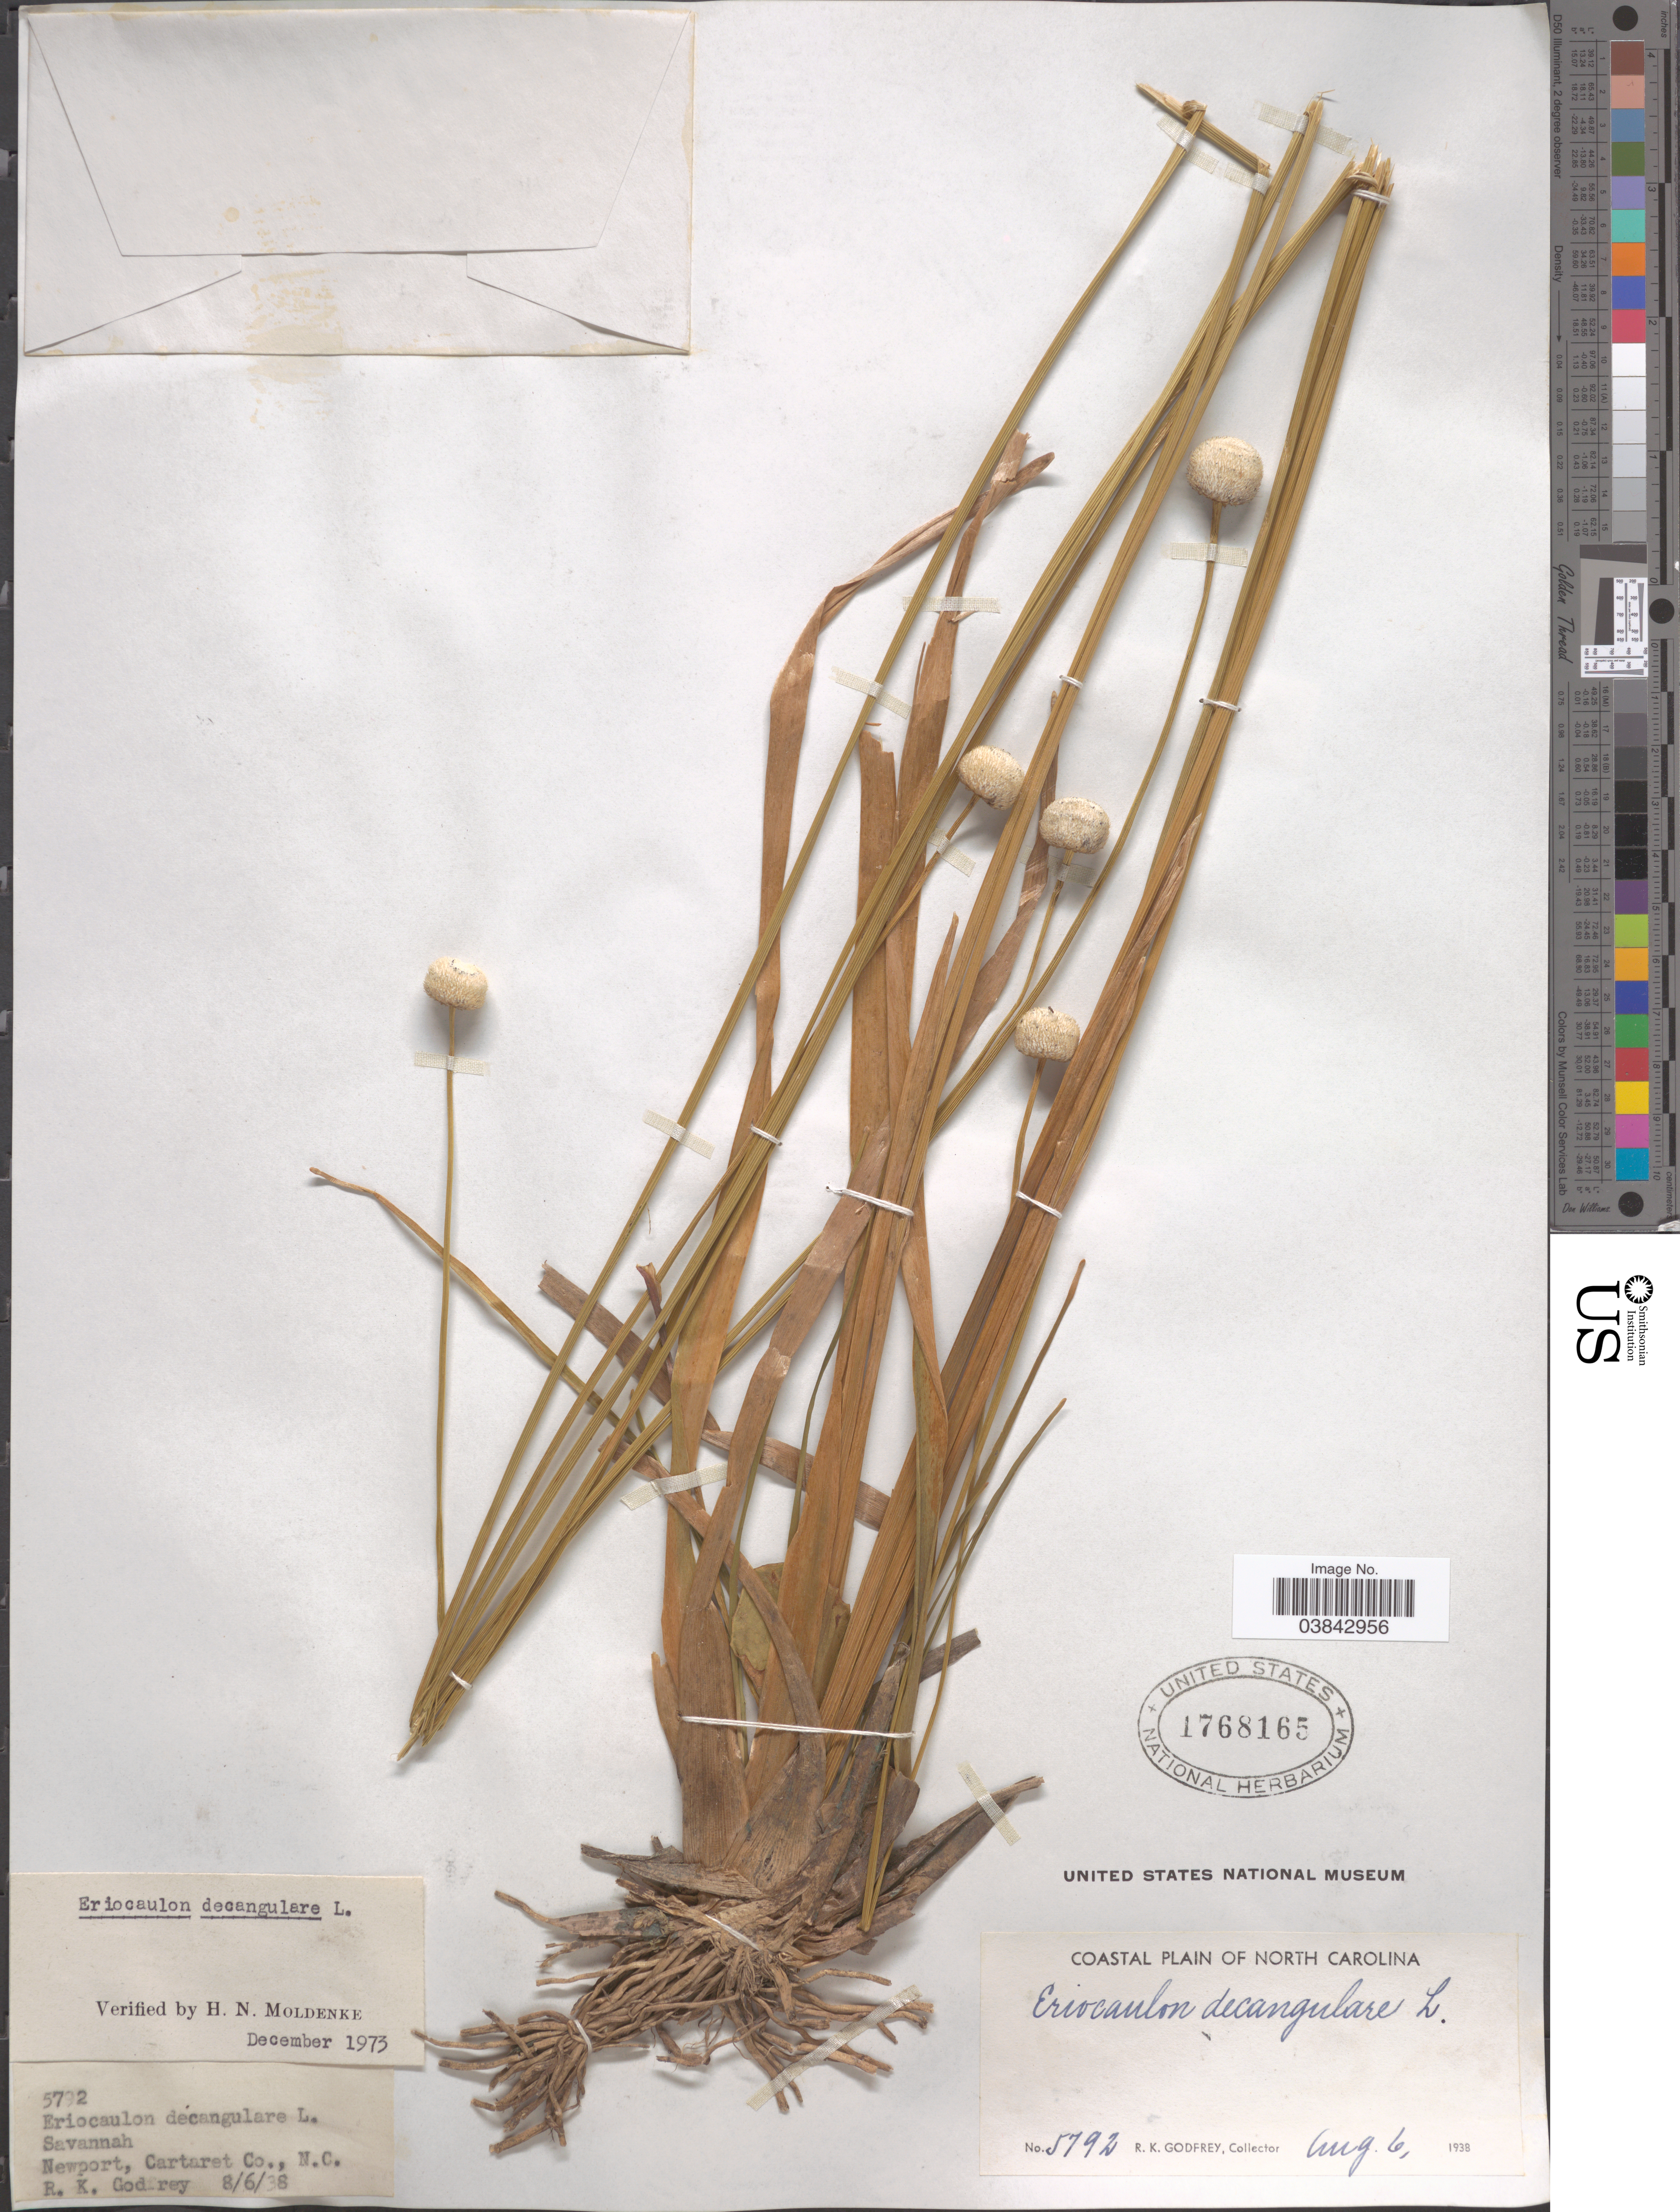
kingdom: Plantae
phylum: Tracheophyta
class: Liliopsida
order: Poales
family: Eriocaulaceae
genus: Eriocaulon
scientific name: Eriocaulon decangulare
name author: L.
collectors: R. K. Godfrey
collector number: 5792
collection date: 1938-08-06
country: United States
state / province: North Carolina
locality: Coastal Plain of North Carolina. Savannah. Newport, Cartaret Co.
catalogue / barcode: US 1768165